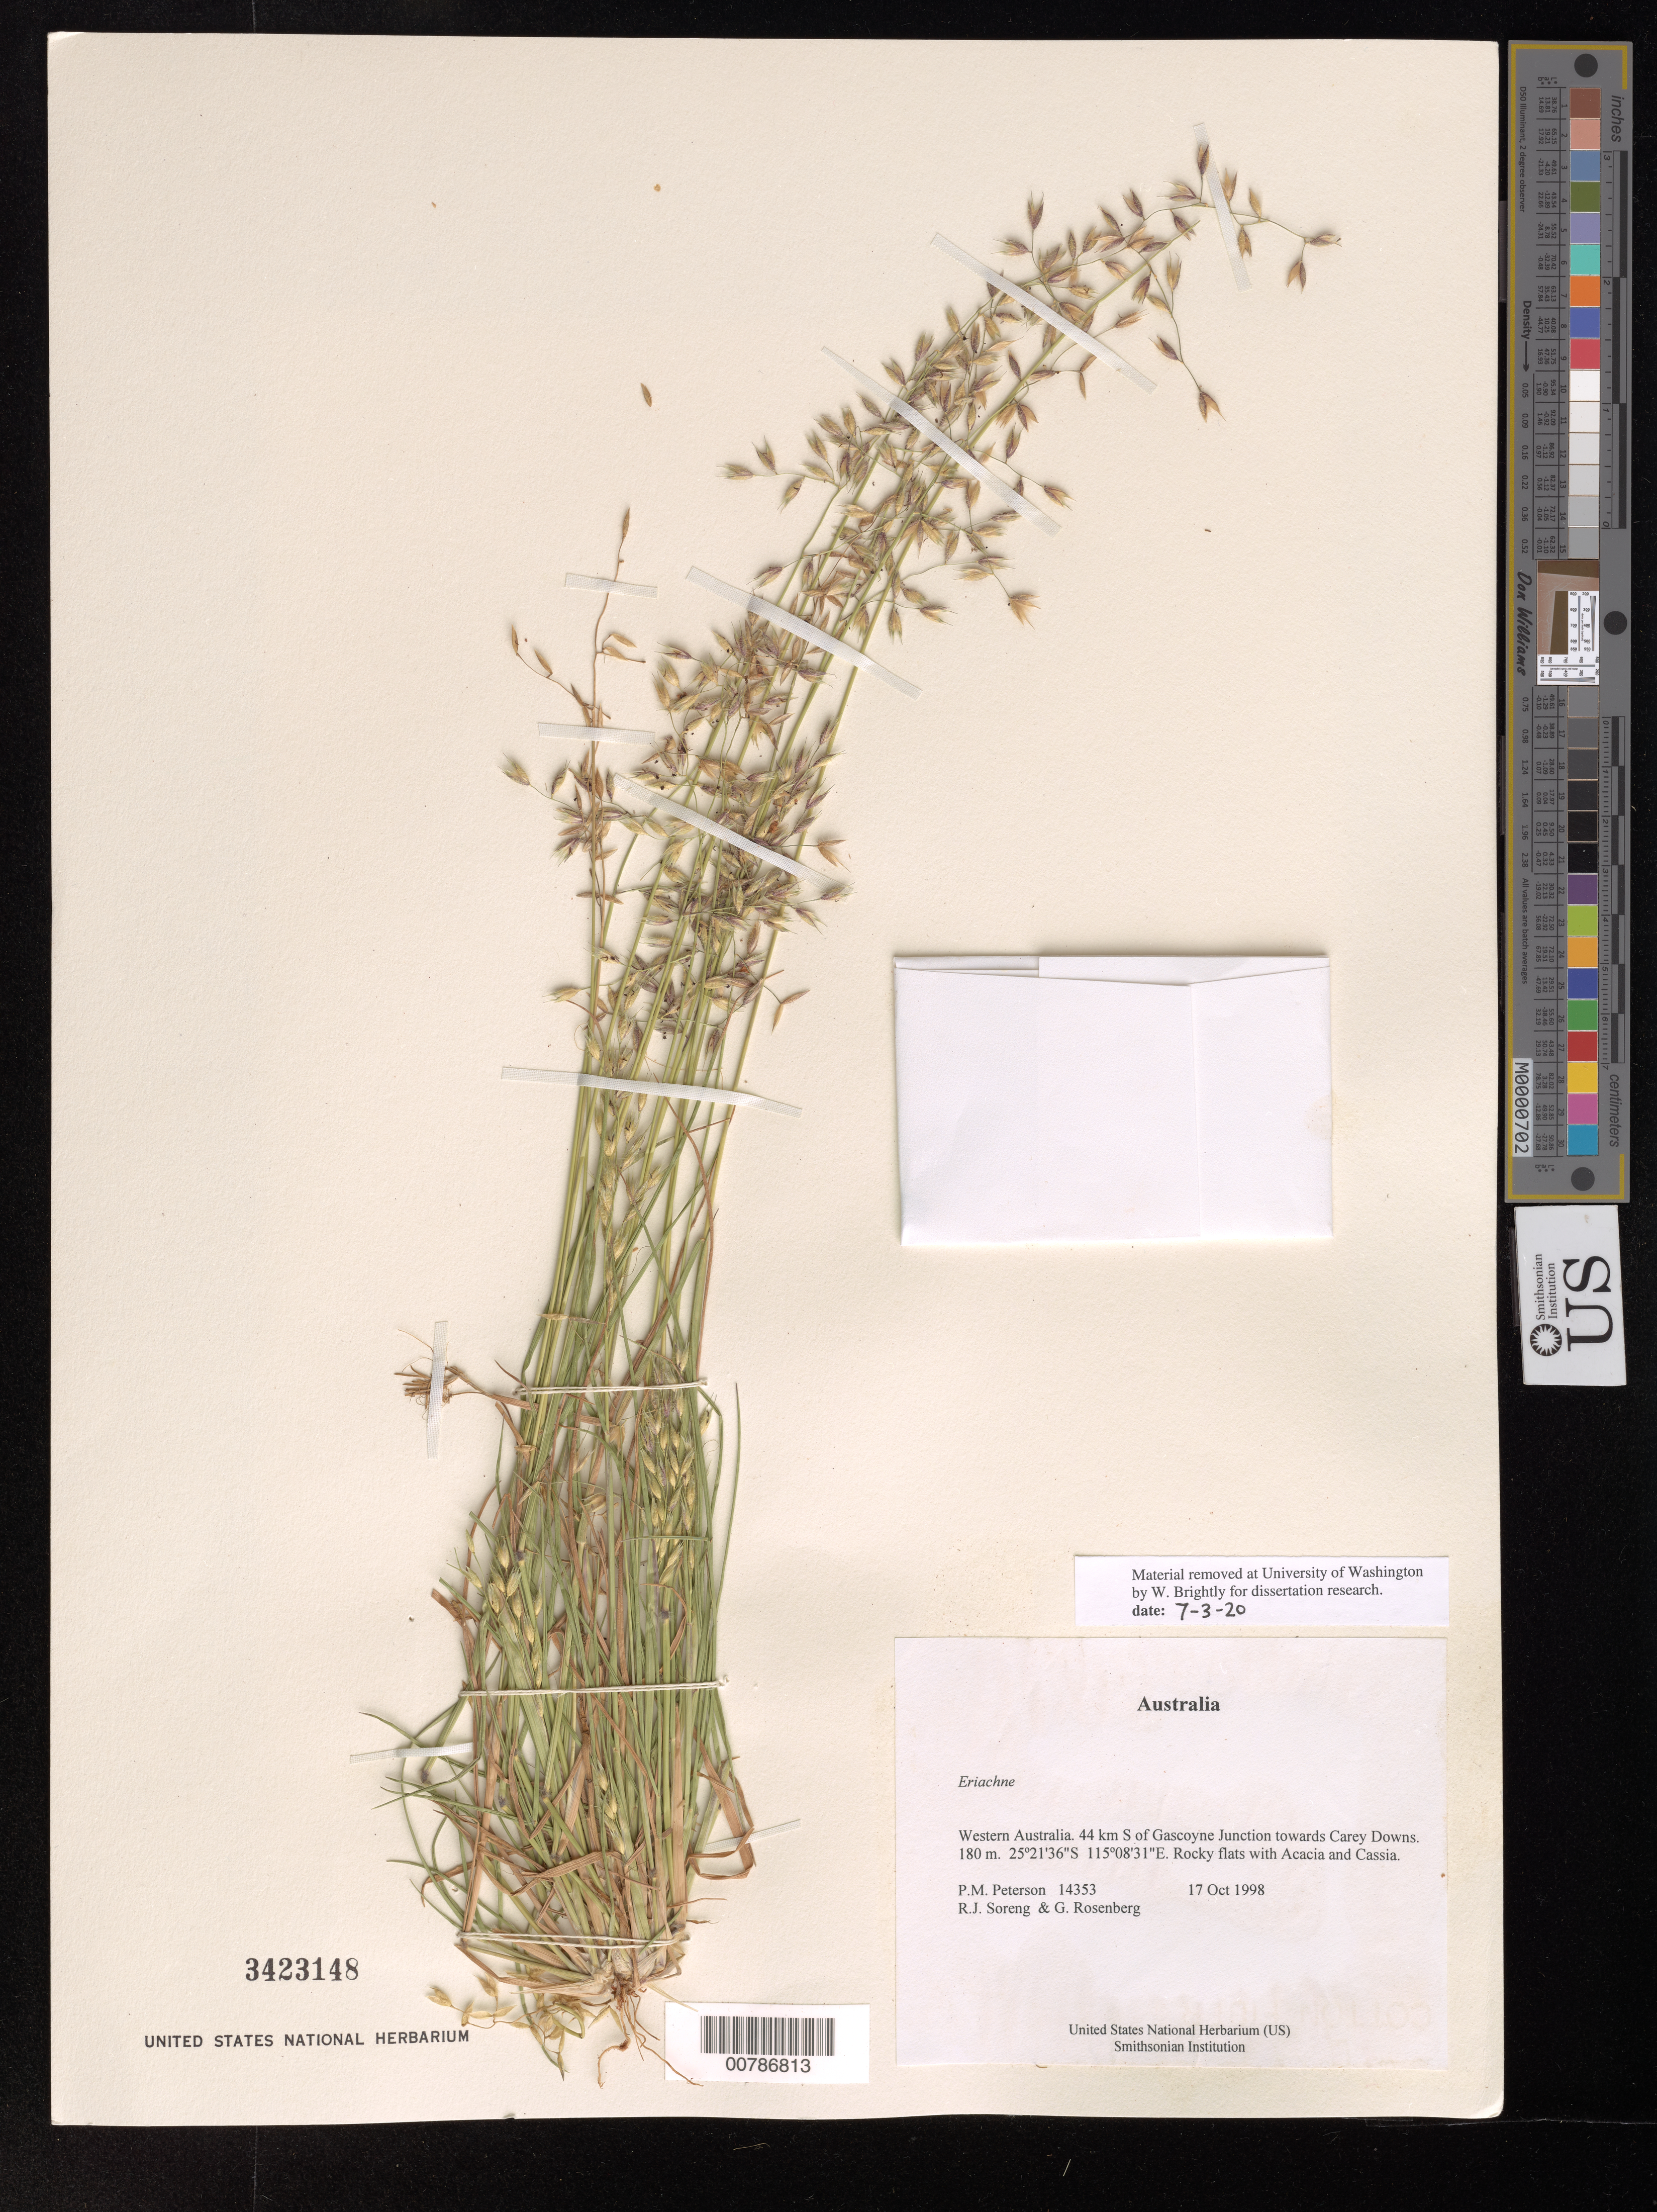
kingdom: Plantae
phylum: Tracheophyta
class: Liliopsida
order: Poales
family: Poaceae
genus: Eriachne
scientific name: Eriachne sp.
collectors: P. M. Peterson, R. J. Soreng & G. Rosenberg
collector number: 14353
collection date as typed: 17 Oct 1998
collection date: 1998-10-17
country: Australia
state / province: Western Australia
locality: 44 km S of Gascoyne Junction towards Carey Downs.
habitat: Rocky flats with Acacia and Cassia.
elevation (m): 180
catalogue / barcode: US 3423148